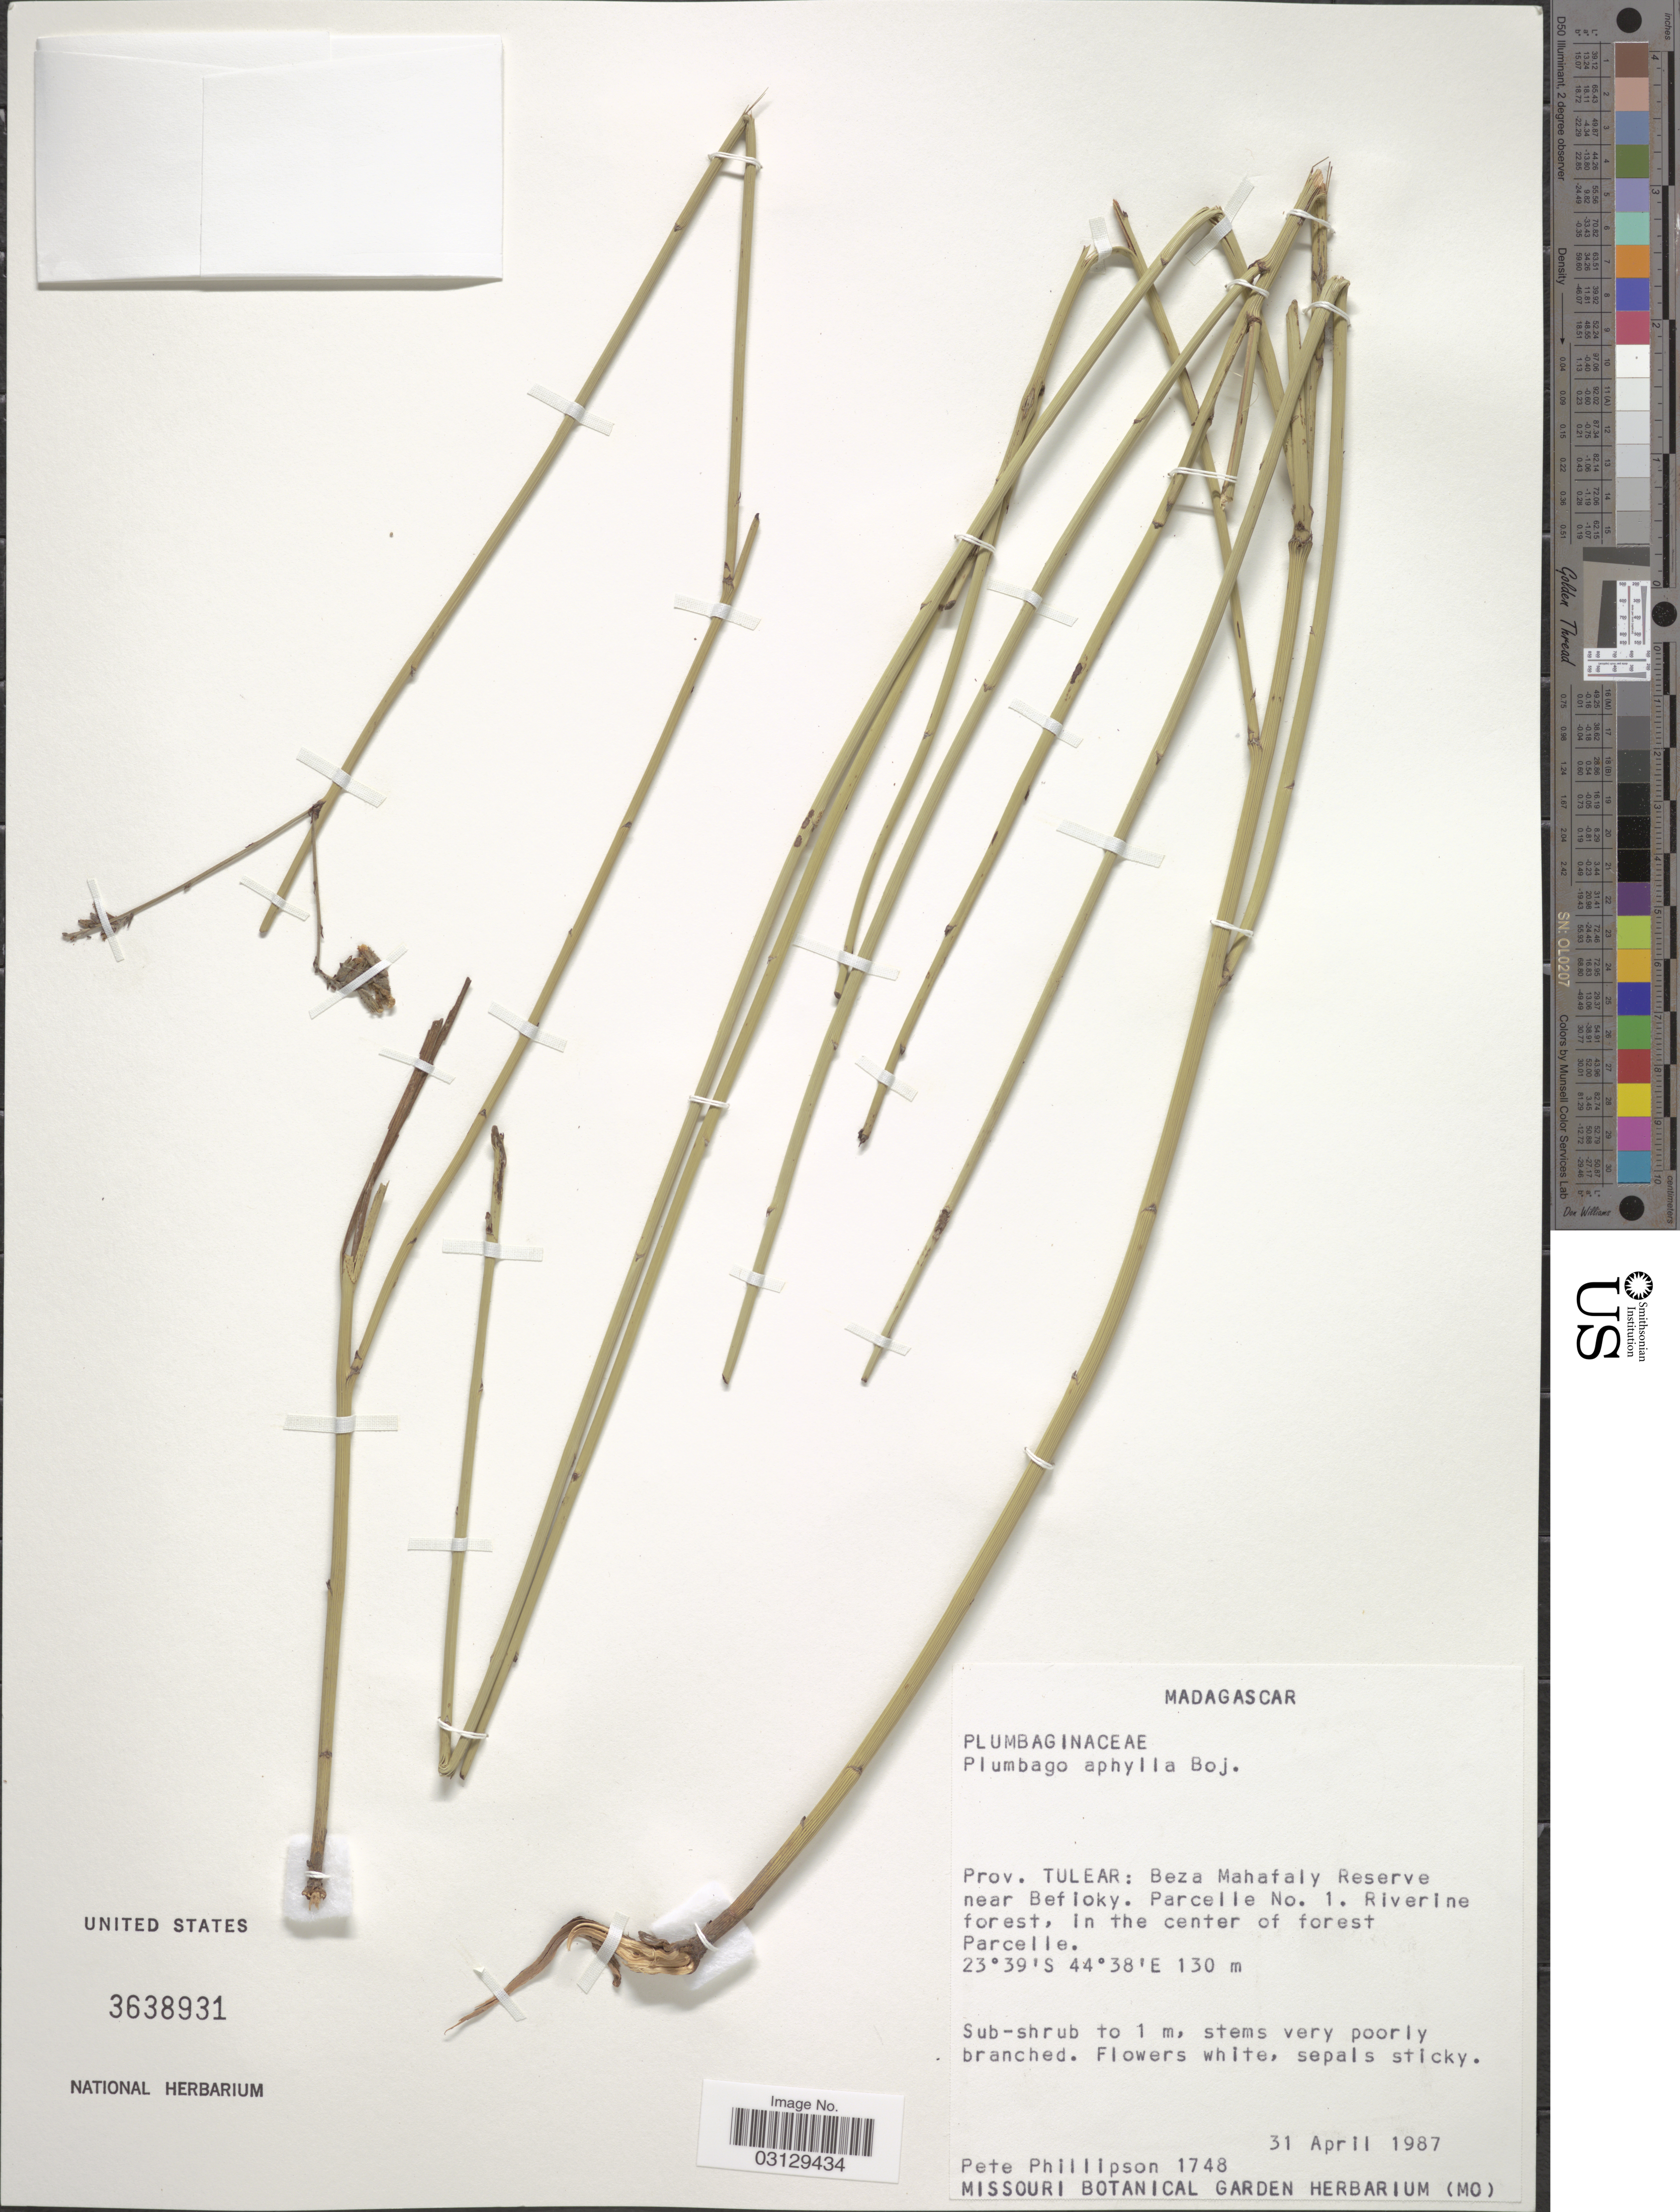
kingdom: Plantae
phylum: Tracheophyta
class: Magnoliopsida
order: Caryophyllales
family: Plumbaginaceae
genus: Plumbago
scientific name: Plumbago aphylla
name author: Bojer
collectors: P. B. Phillipson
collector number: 1748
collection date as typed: Transcribed d/m/y: 31/4/1987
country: Madagascar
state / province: Atsimo-Andrefana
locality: Prov. Tulear: Beza Mahafaly Reserve near Befioky. Parcelle No. 1. Center of forest Parcelle.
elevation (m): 130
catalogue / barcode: US 3638931